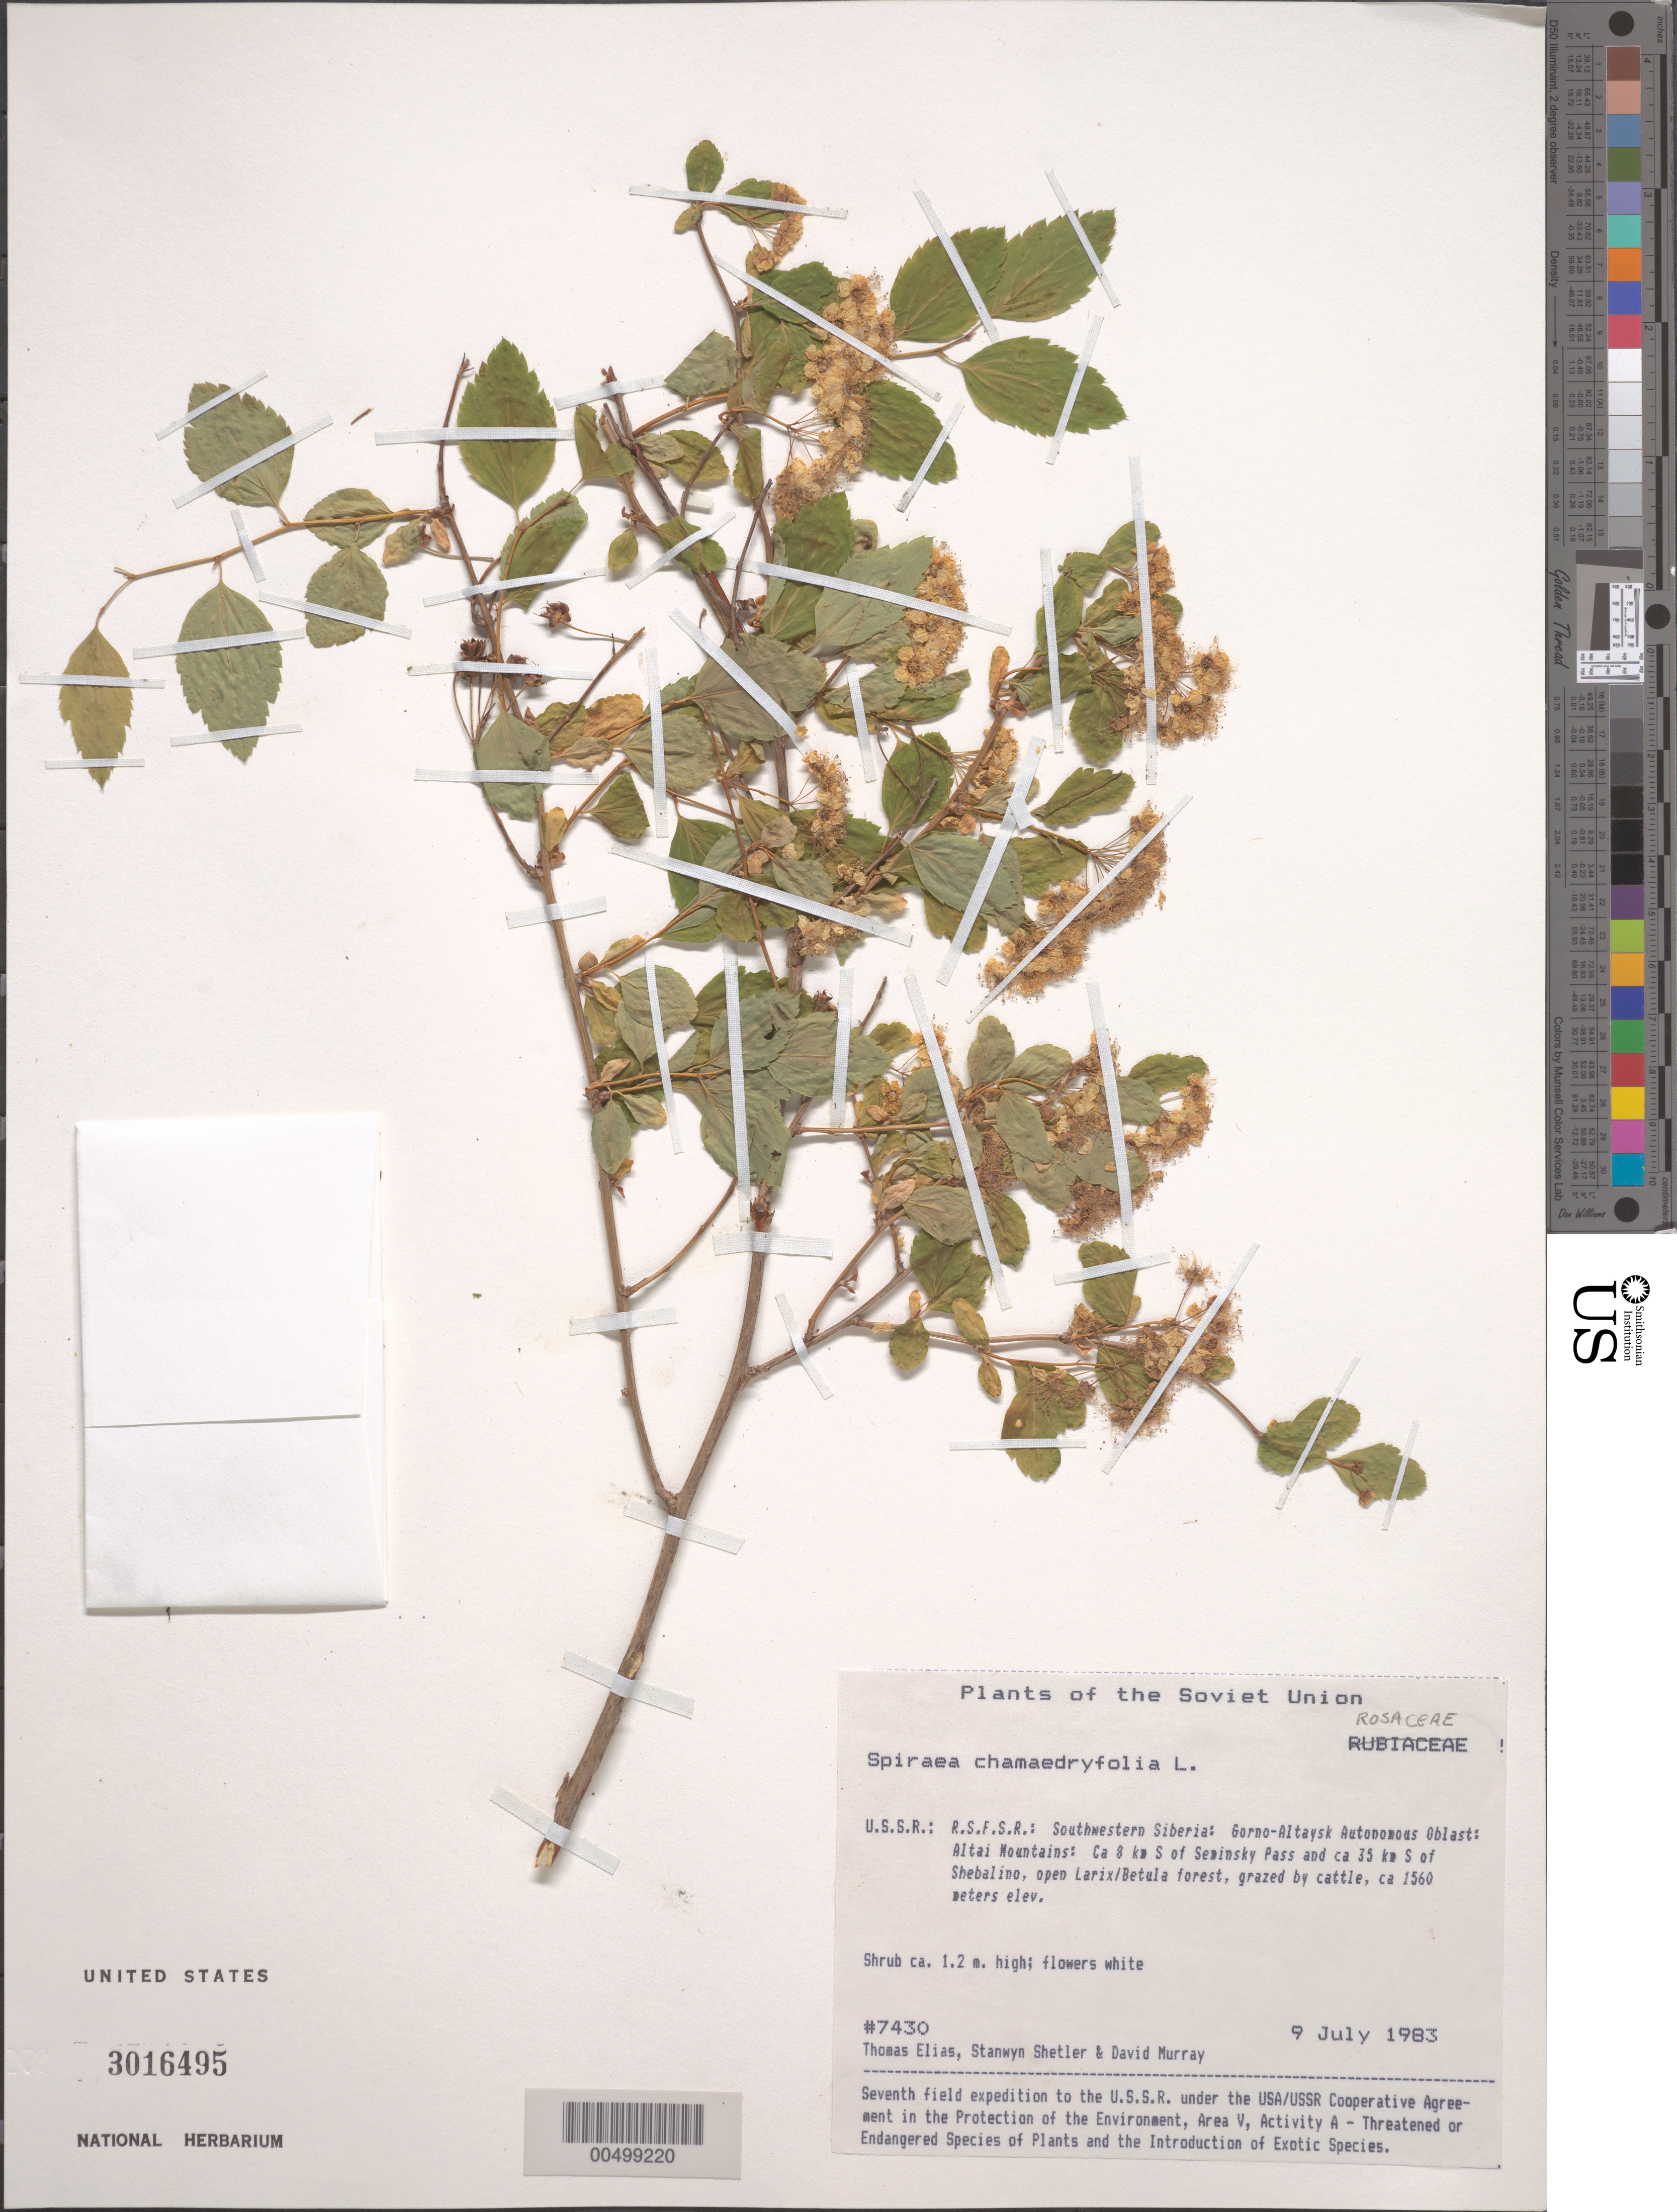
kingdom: Plantae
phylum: Tracheophyta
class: Magnoliopsida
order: Rosales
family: Rosaceae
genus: Spiraea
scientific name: Spiraea chamaedryfolia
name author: L.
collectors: T. Elias, S. Shetler & D. F. Murray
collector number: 7430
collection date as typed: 09 Jul 1983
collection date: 1983-07-09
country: Russian Federation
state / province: Altai Republic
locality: Altai Mountains, ca. 8 km S of Seminsky Pass and ca, 35 km S of Shebalino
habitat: open Larix/Betula forest, grazed by cattle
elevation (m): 1560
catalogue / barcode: US 3016495